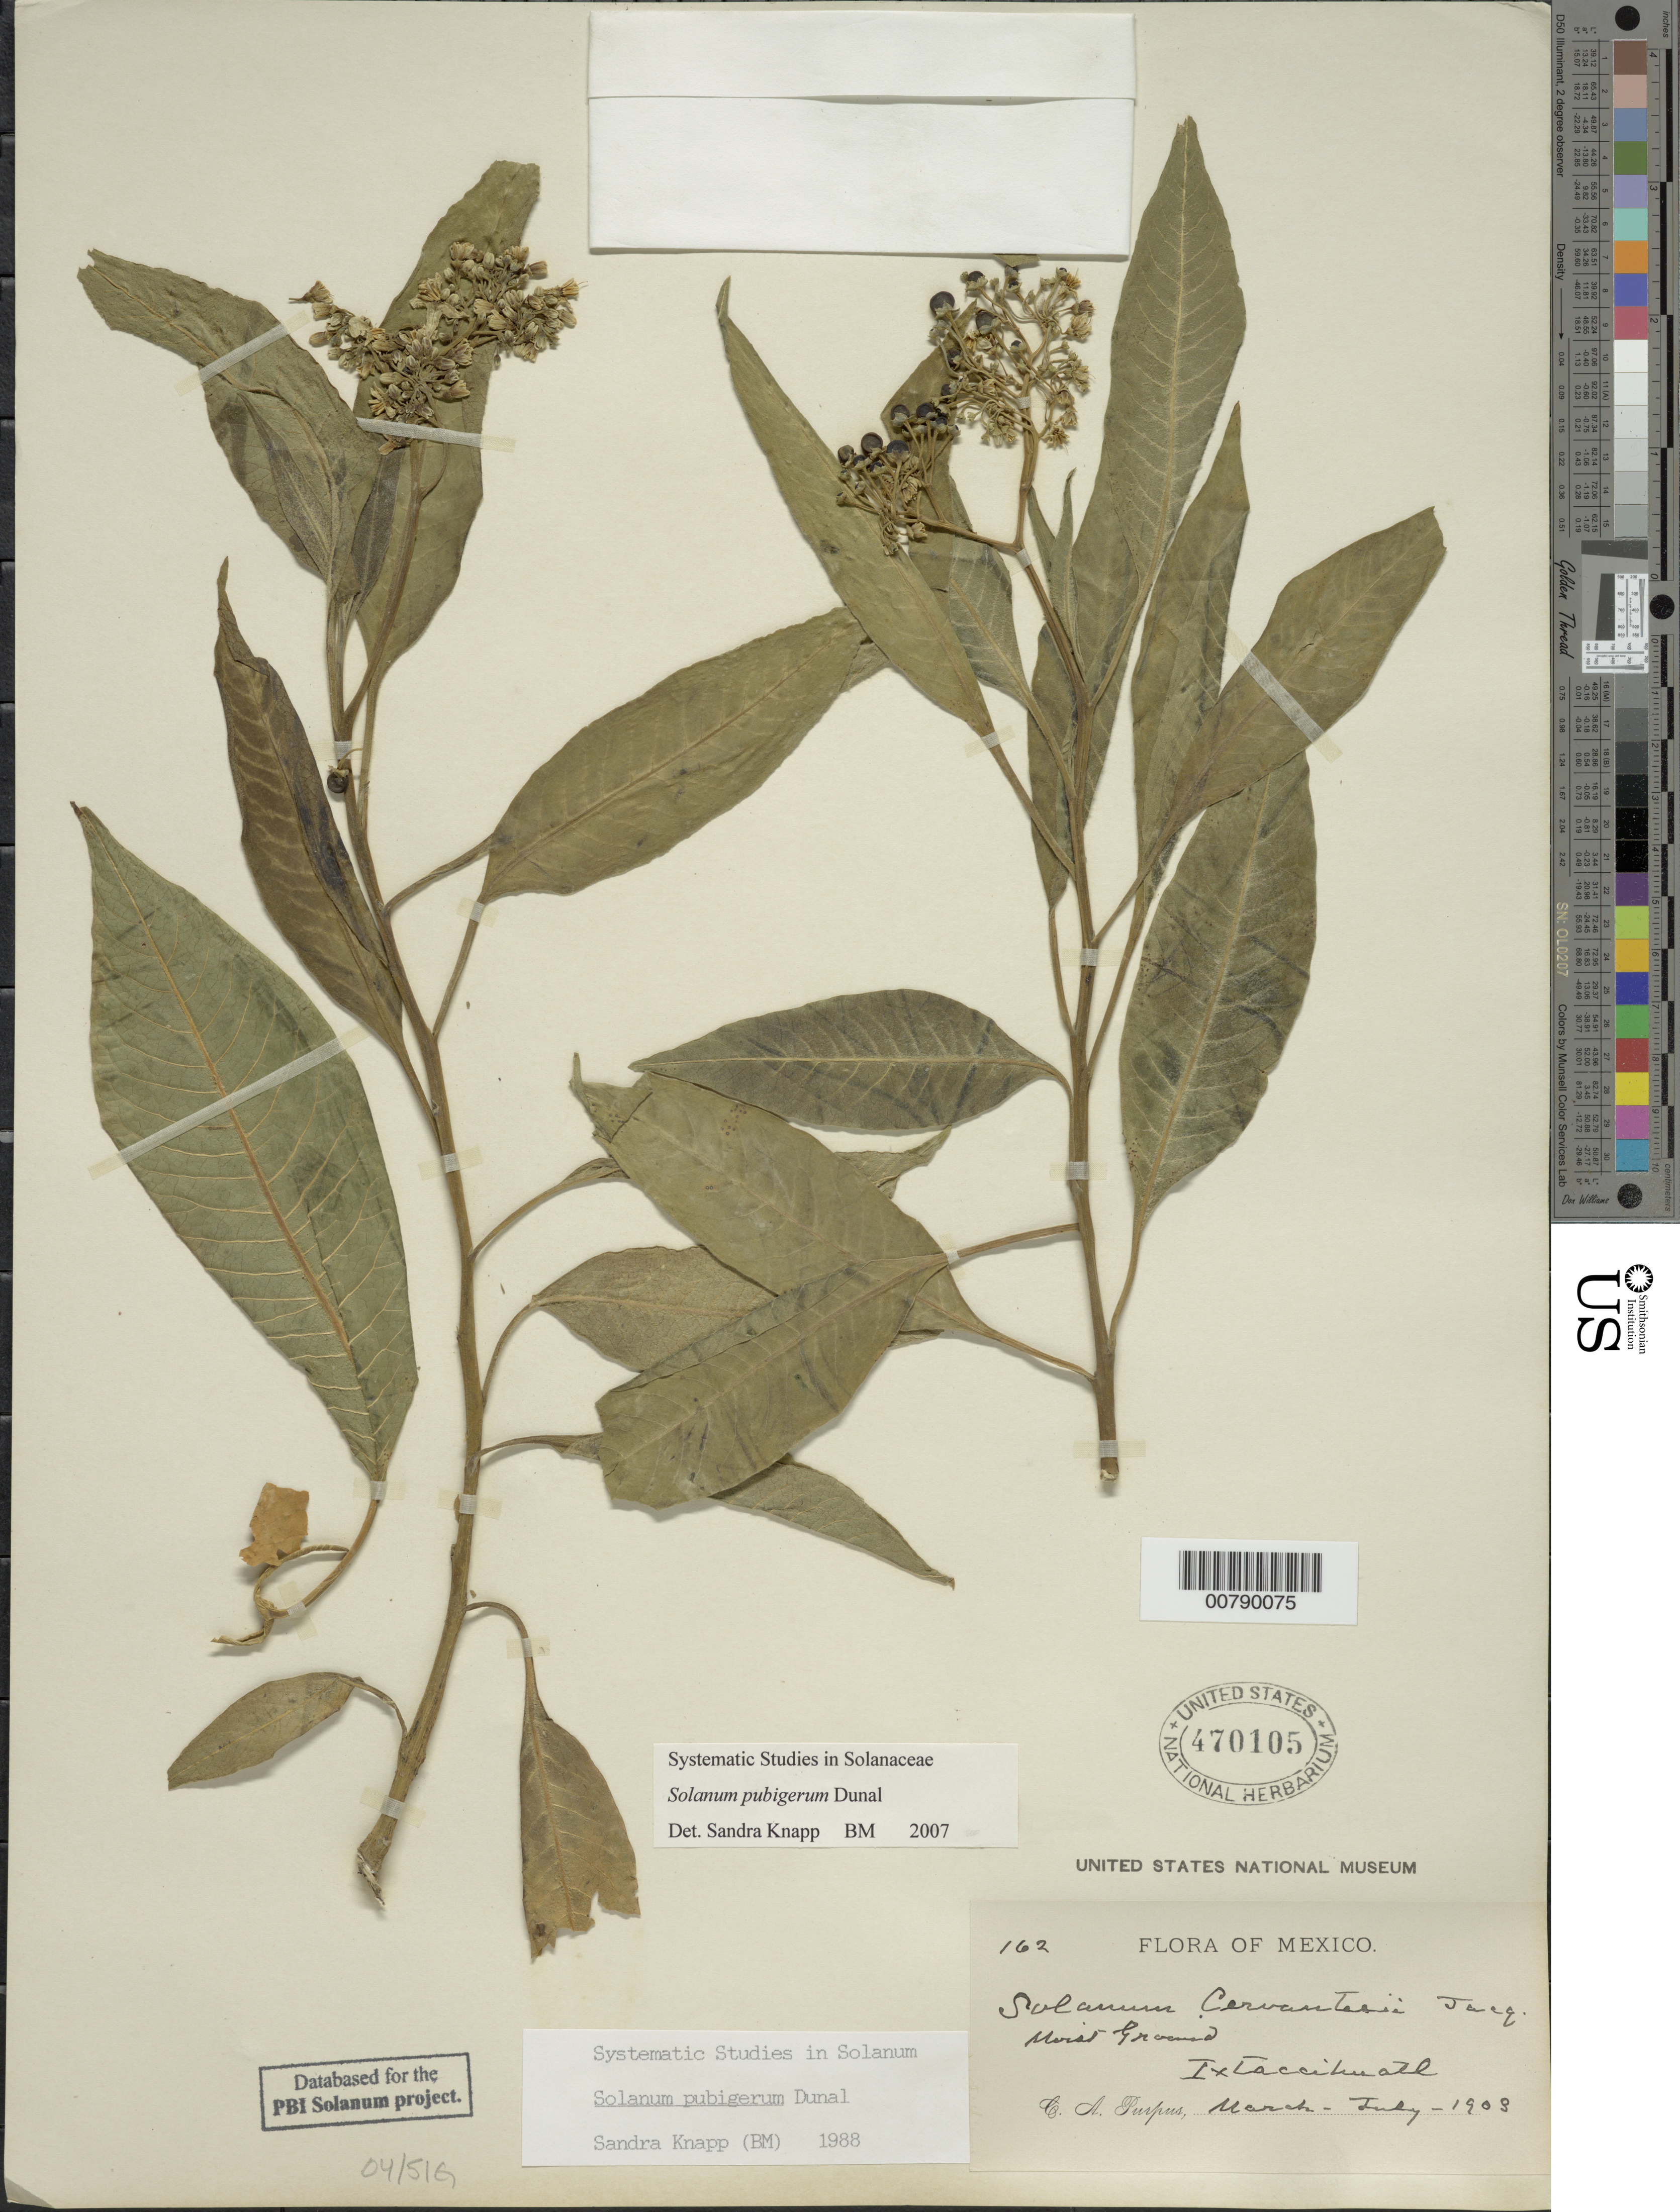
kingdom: Plantae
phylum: Tracheophyta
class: Magnoliopsida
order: Solanales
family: Solanaceae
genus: Solanum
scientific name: Solanum pubigerum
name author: Dunal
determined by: Knapp, S. D.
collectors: C. A. Purpus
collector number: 162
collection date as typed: Mar 1903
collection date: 1903-03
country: Mexico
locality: Ixtaccihuatl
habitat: moist ground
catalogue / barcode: US 470105